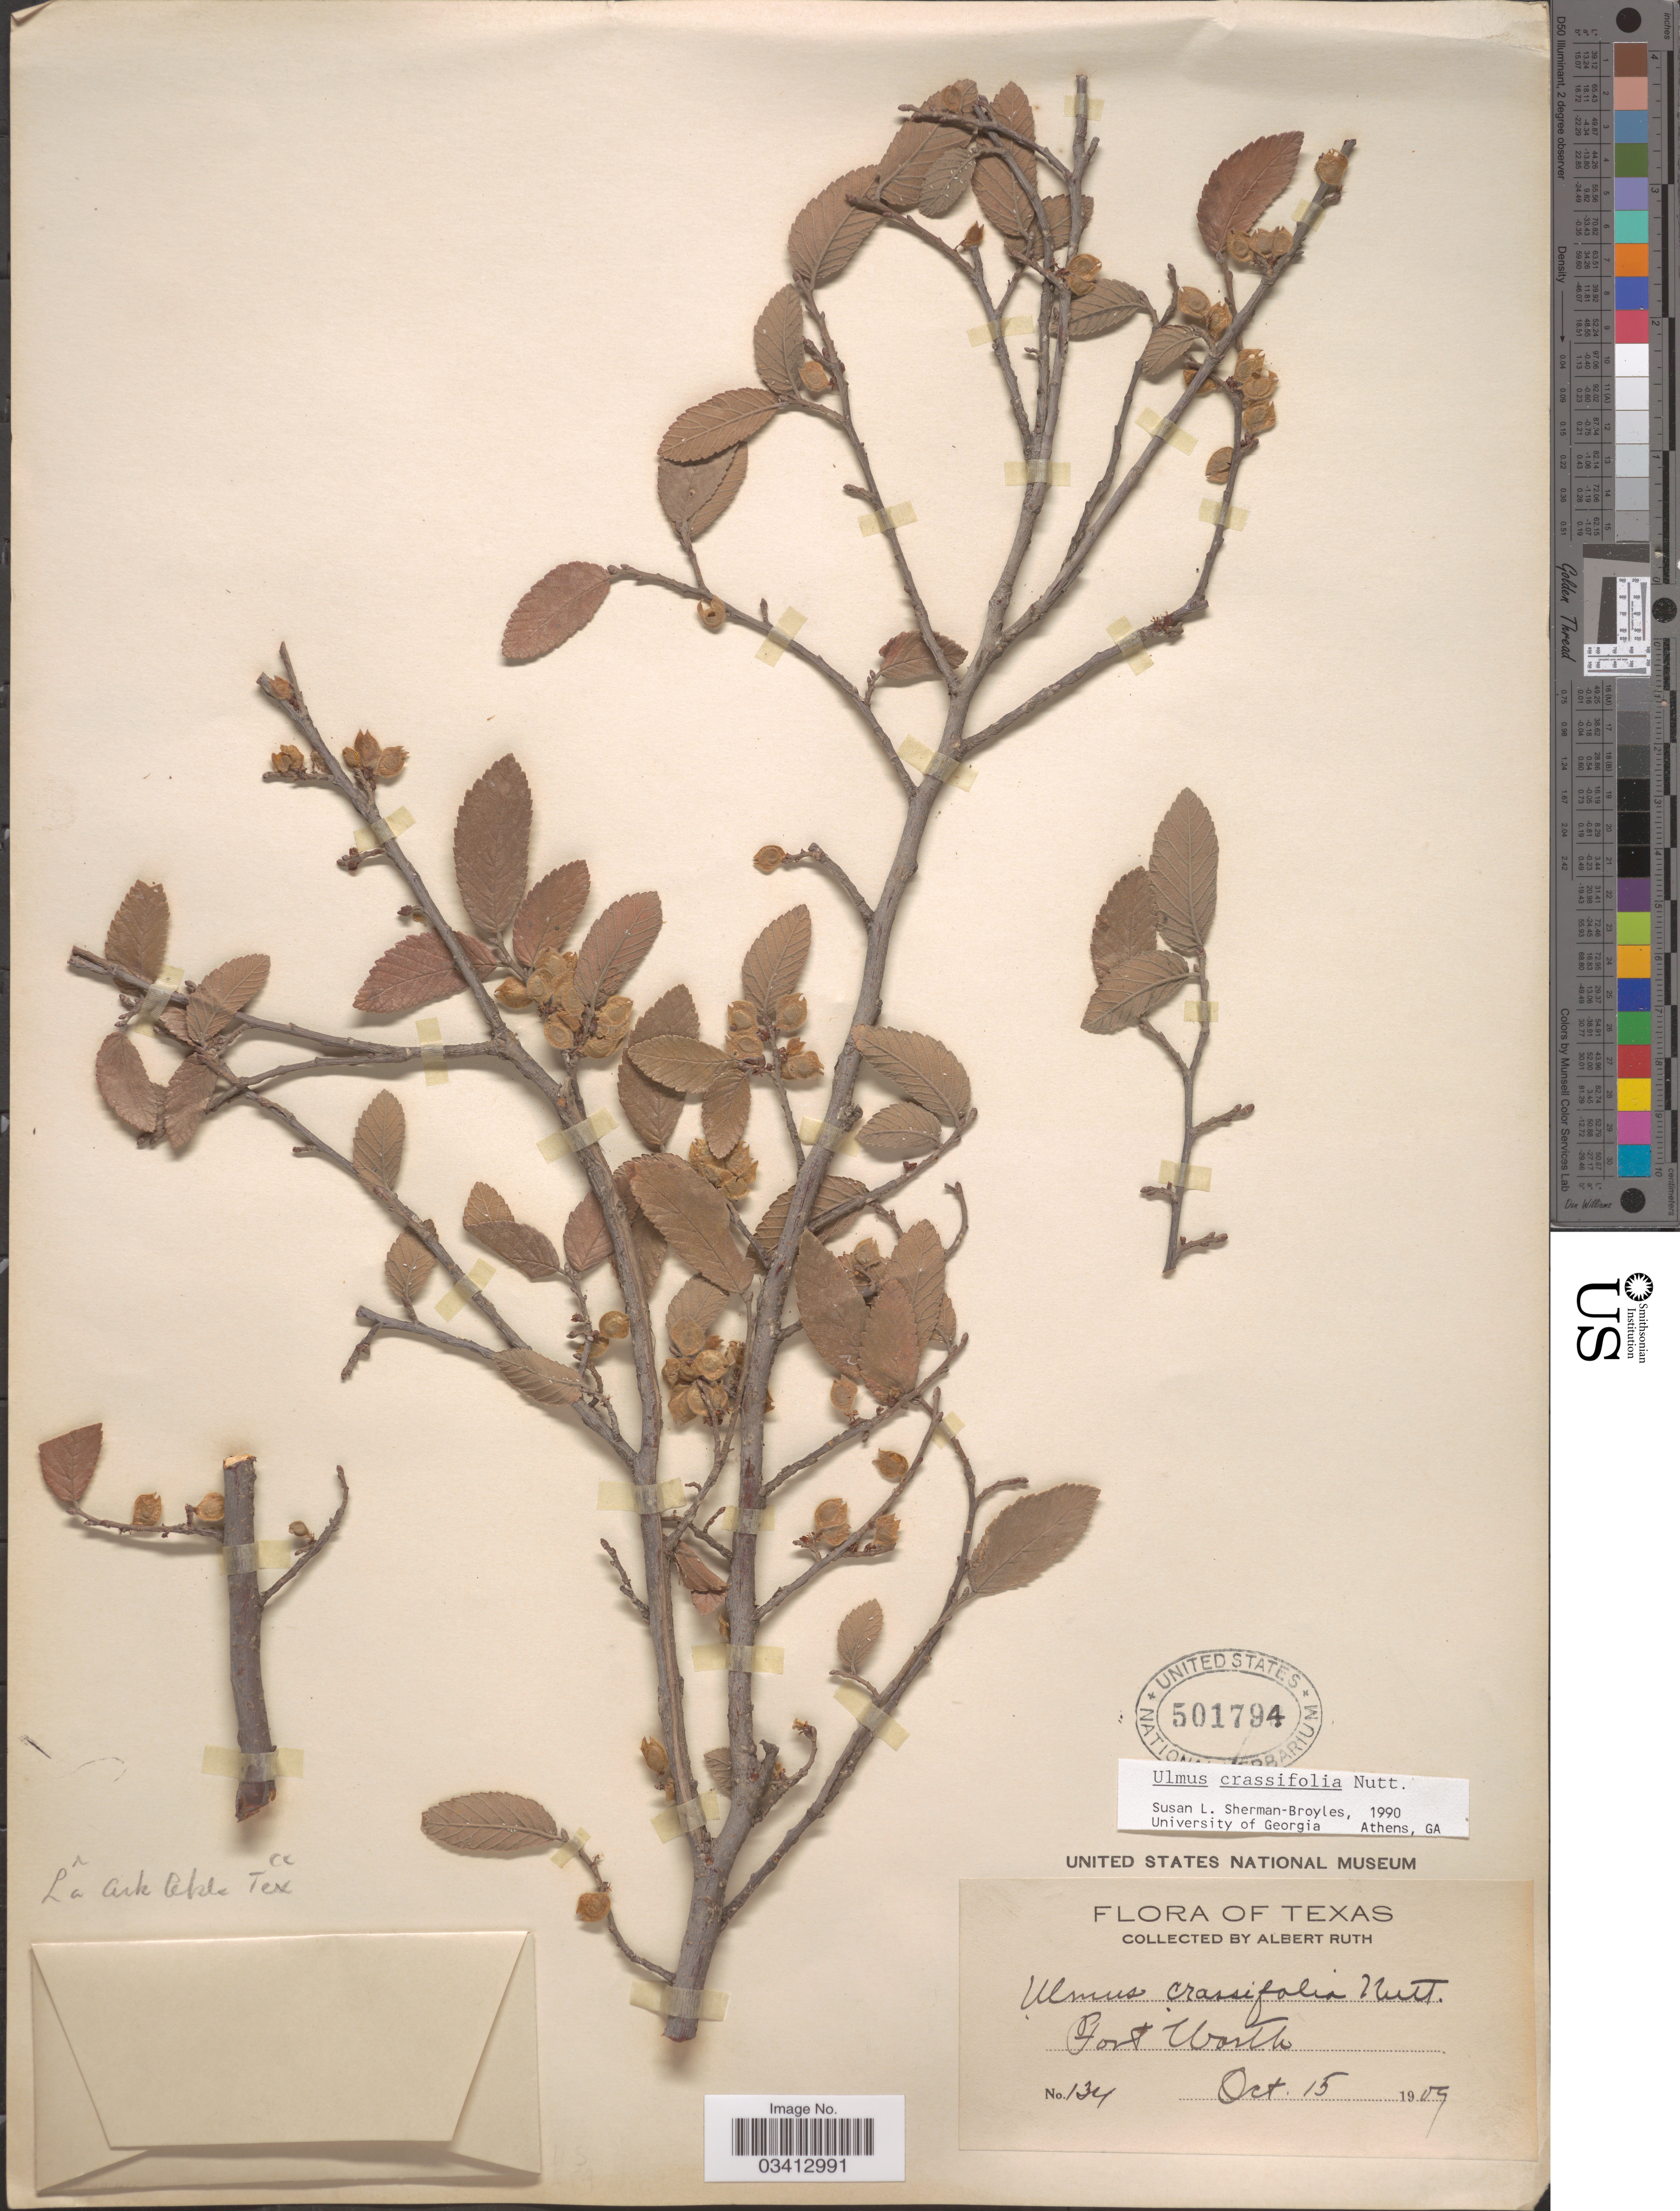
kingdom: Plantae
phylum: Tracheophyta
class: Magnoliopsida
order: Rosales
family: Ulmaceae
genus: Ulmus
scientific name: Ulmus crassifolia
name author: Nutt.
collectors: A. Ruth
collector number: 134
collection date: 1909-10-15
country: United States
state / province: Texas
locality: Fort Worth.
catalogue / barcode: US 501794